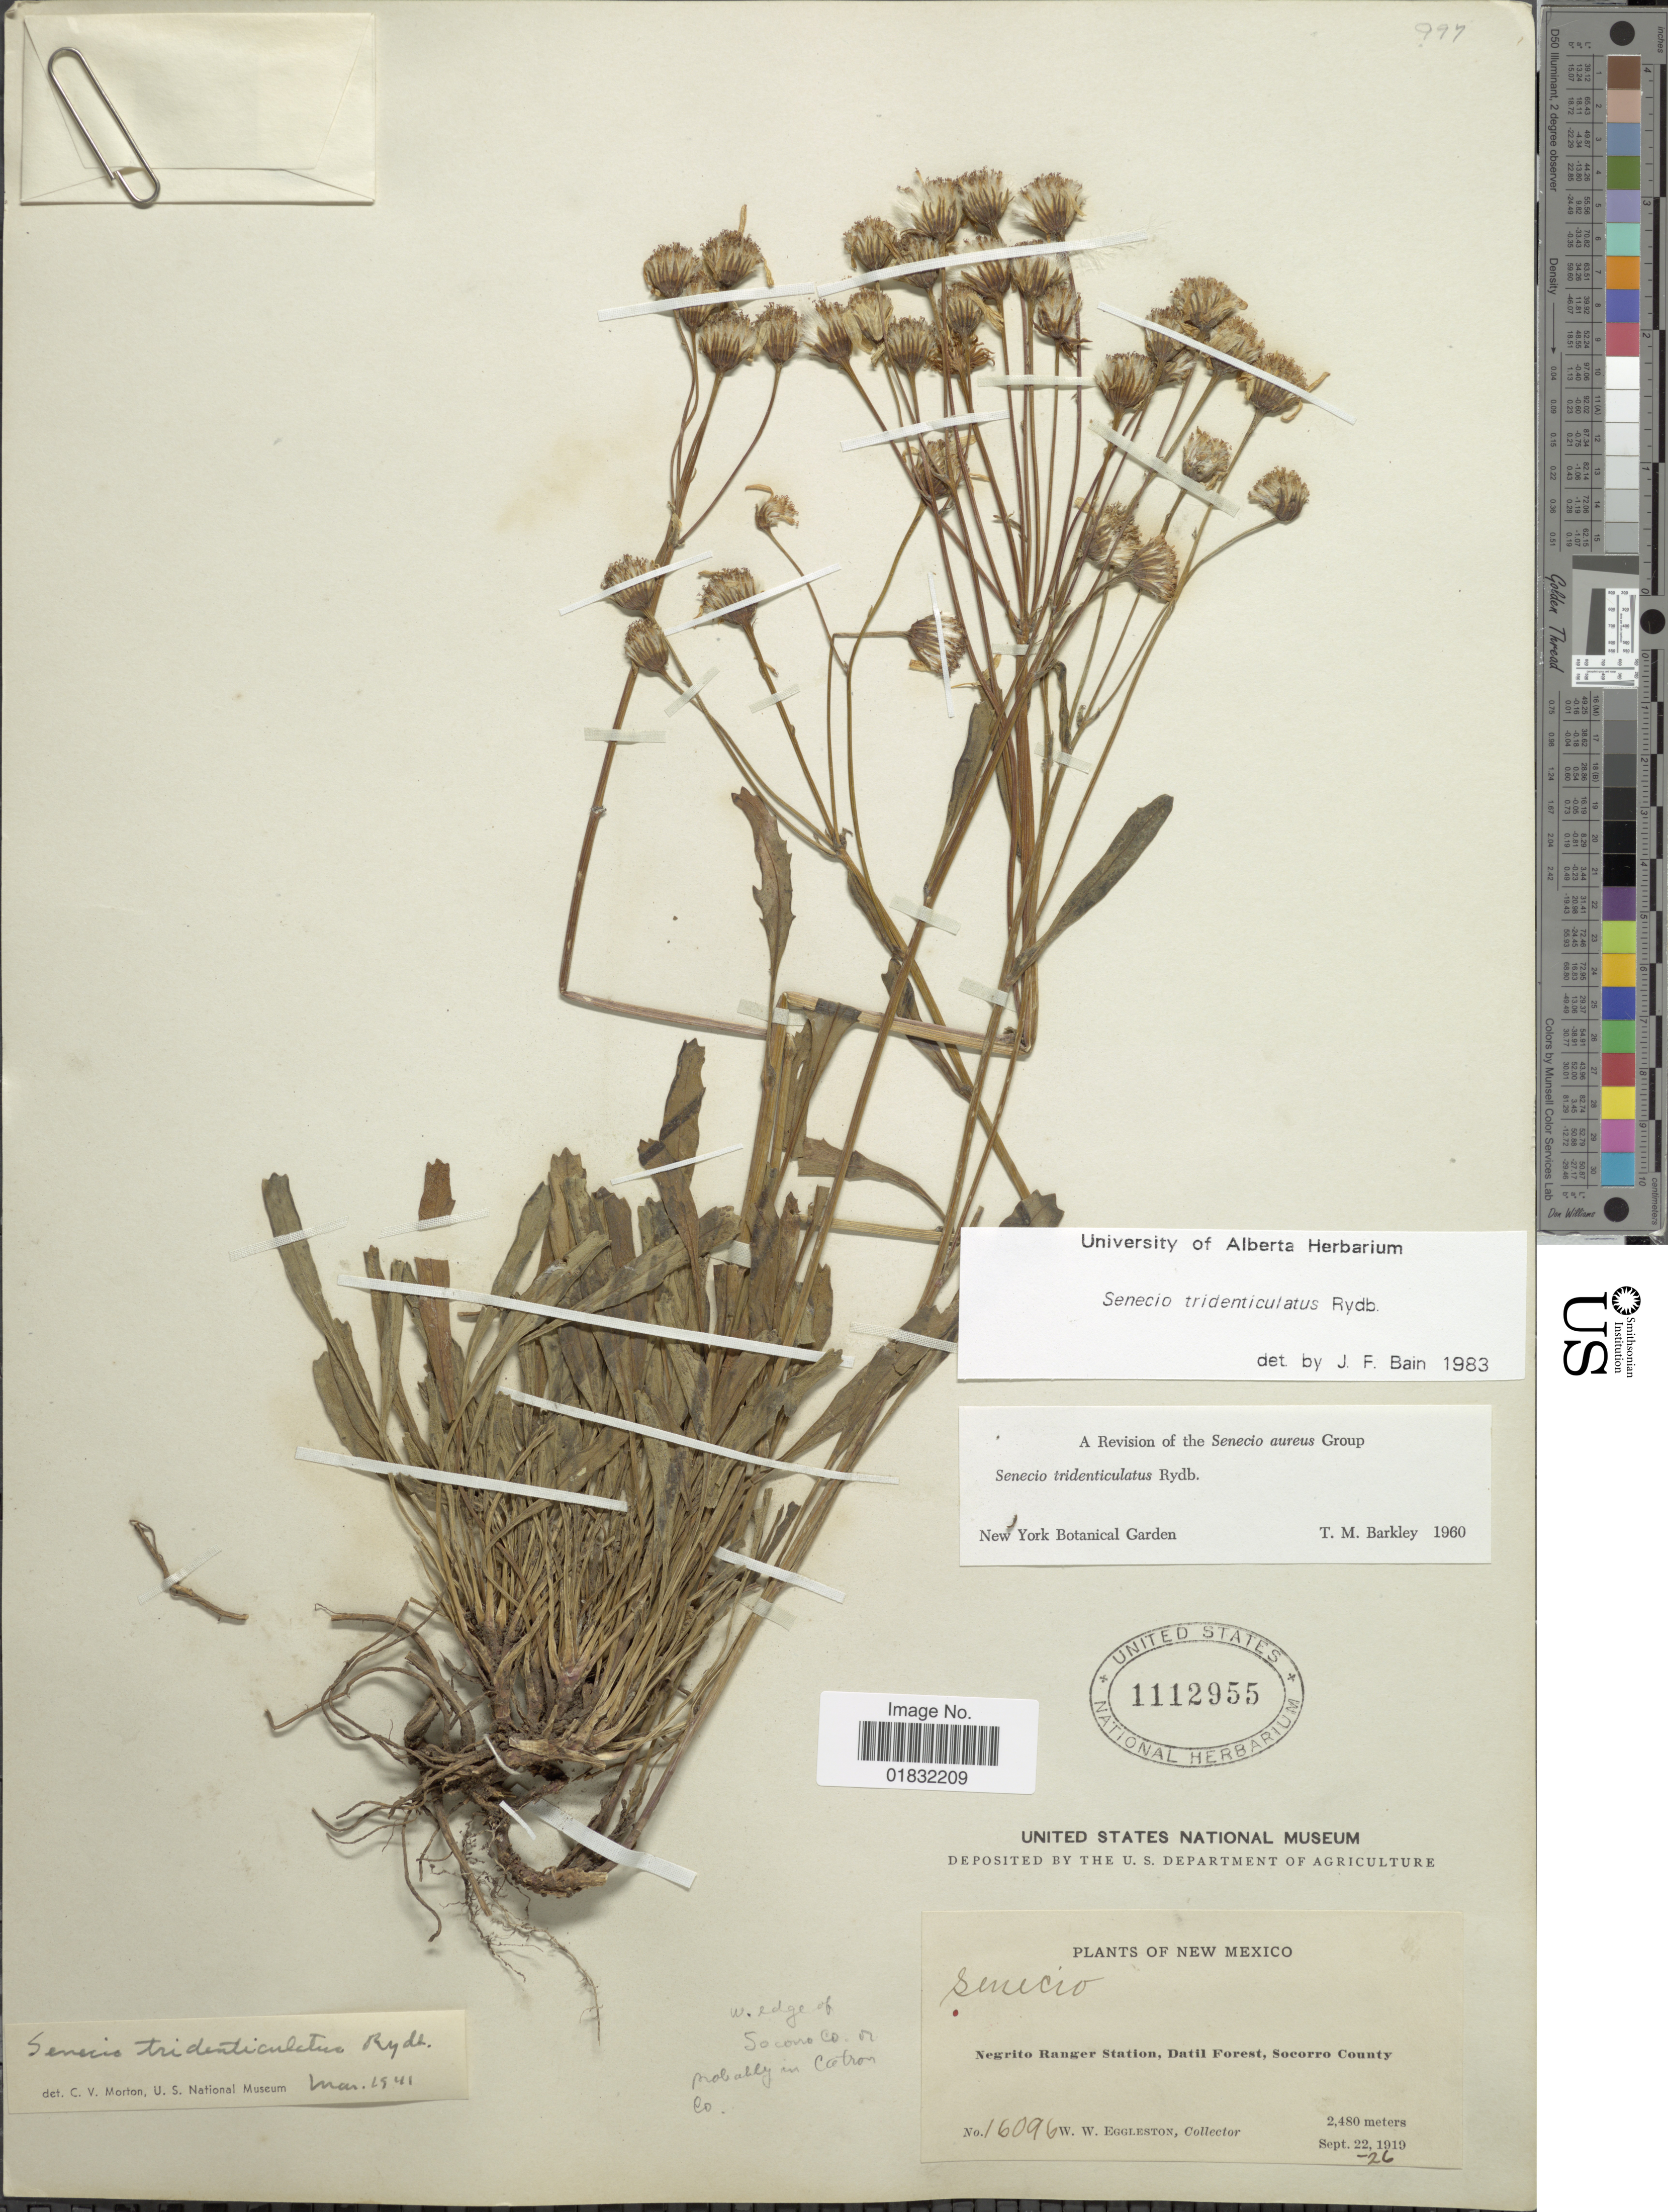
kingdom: Plantae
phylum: Tracheophyta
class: Magnoliopsida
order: Asterales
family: Asteraceae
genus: Packera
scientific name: Packera tridenticulata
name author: (Rydb.) W.A. Weber & Á. Löve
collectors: W. W. Eggleston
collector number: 16096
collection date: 1919-09-22/1919-09-26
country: United States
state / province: New Mexico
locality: Negrito Ranger Station, Datil Forest, Socorro County, W. edge of Socorro Co. or probably in Catron Co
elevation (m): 2480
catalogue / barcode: US 1112955